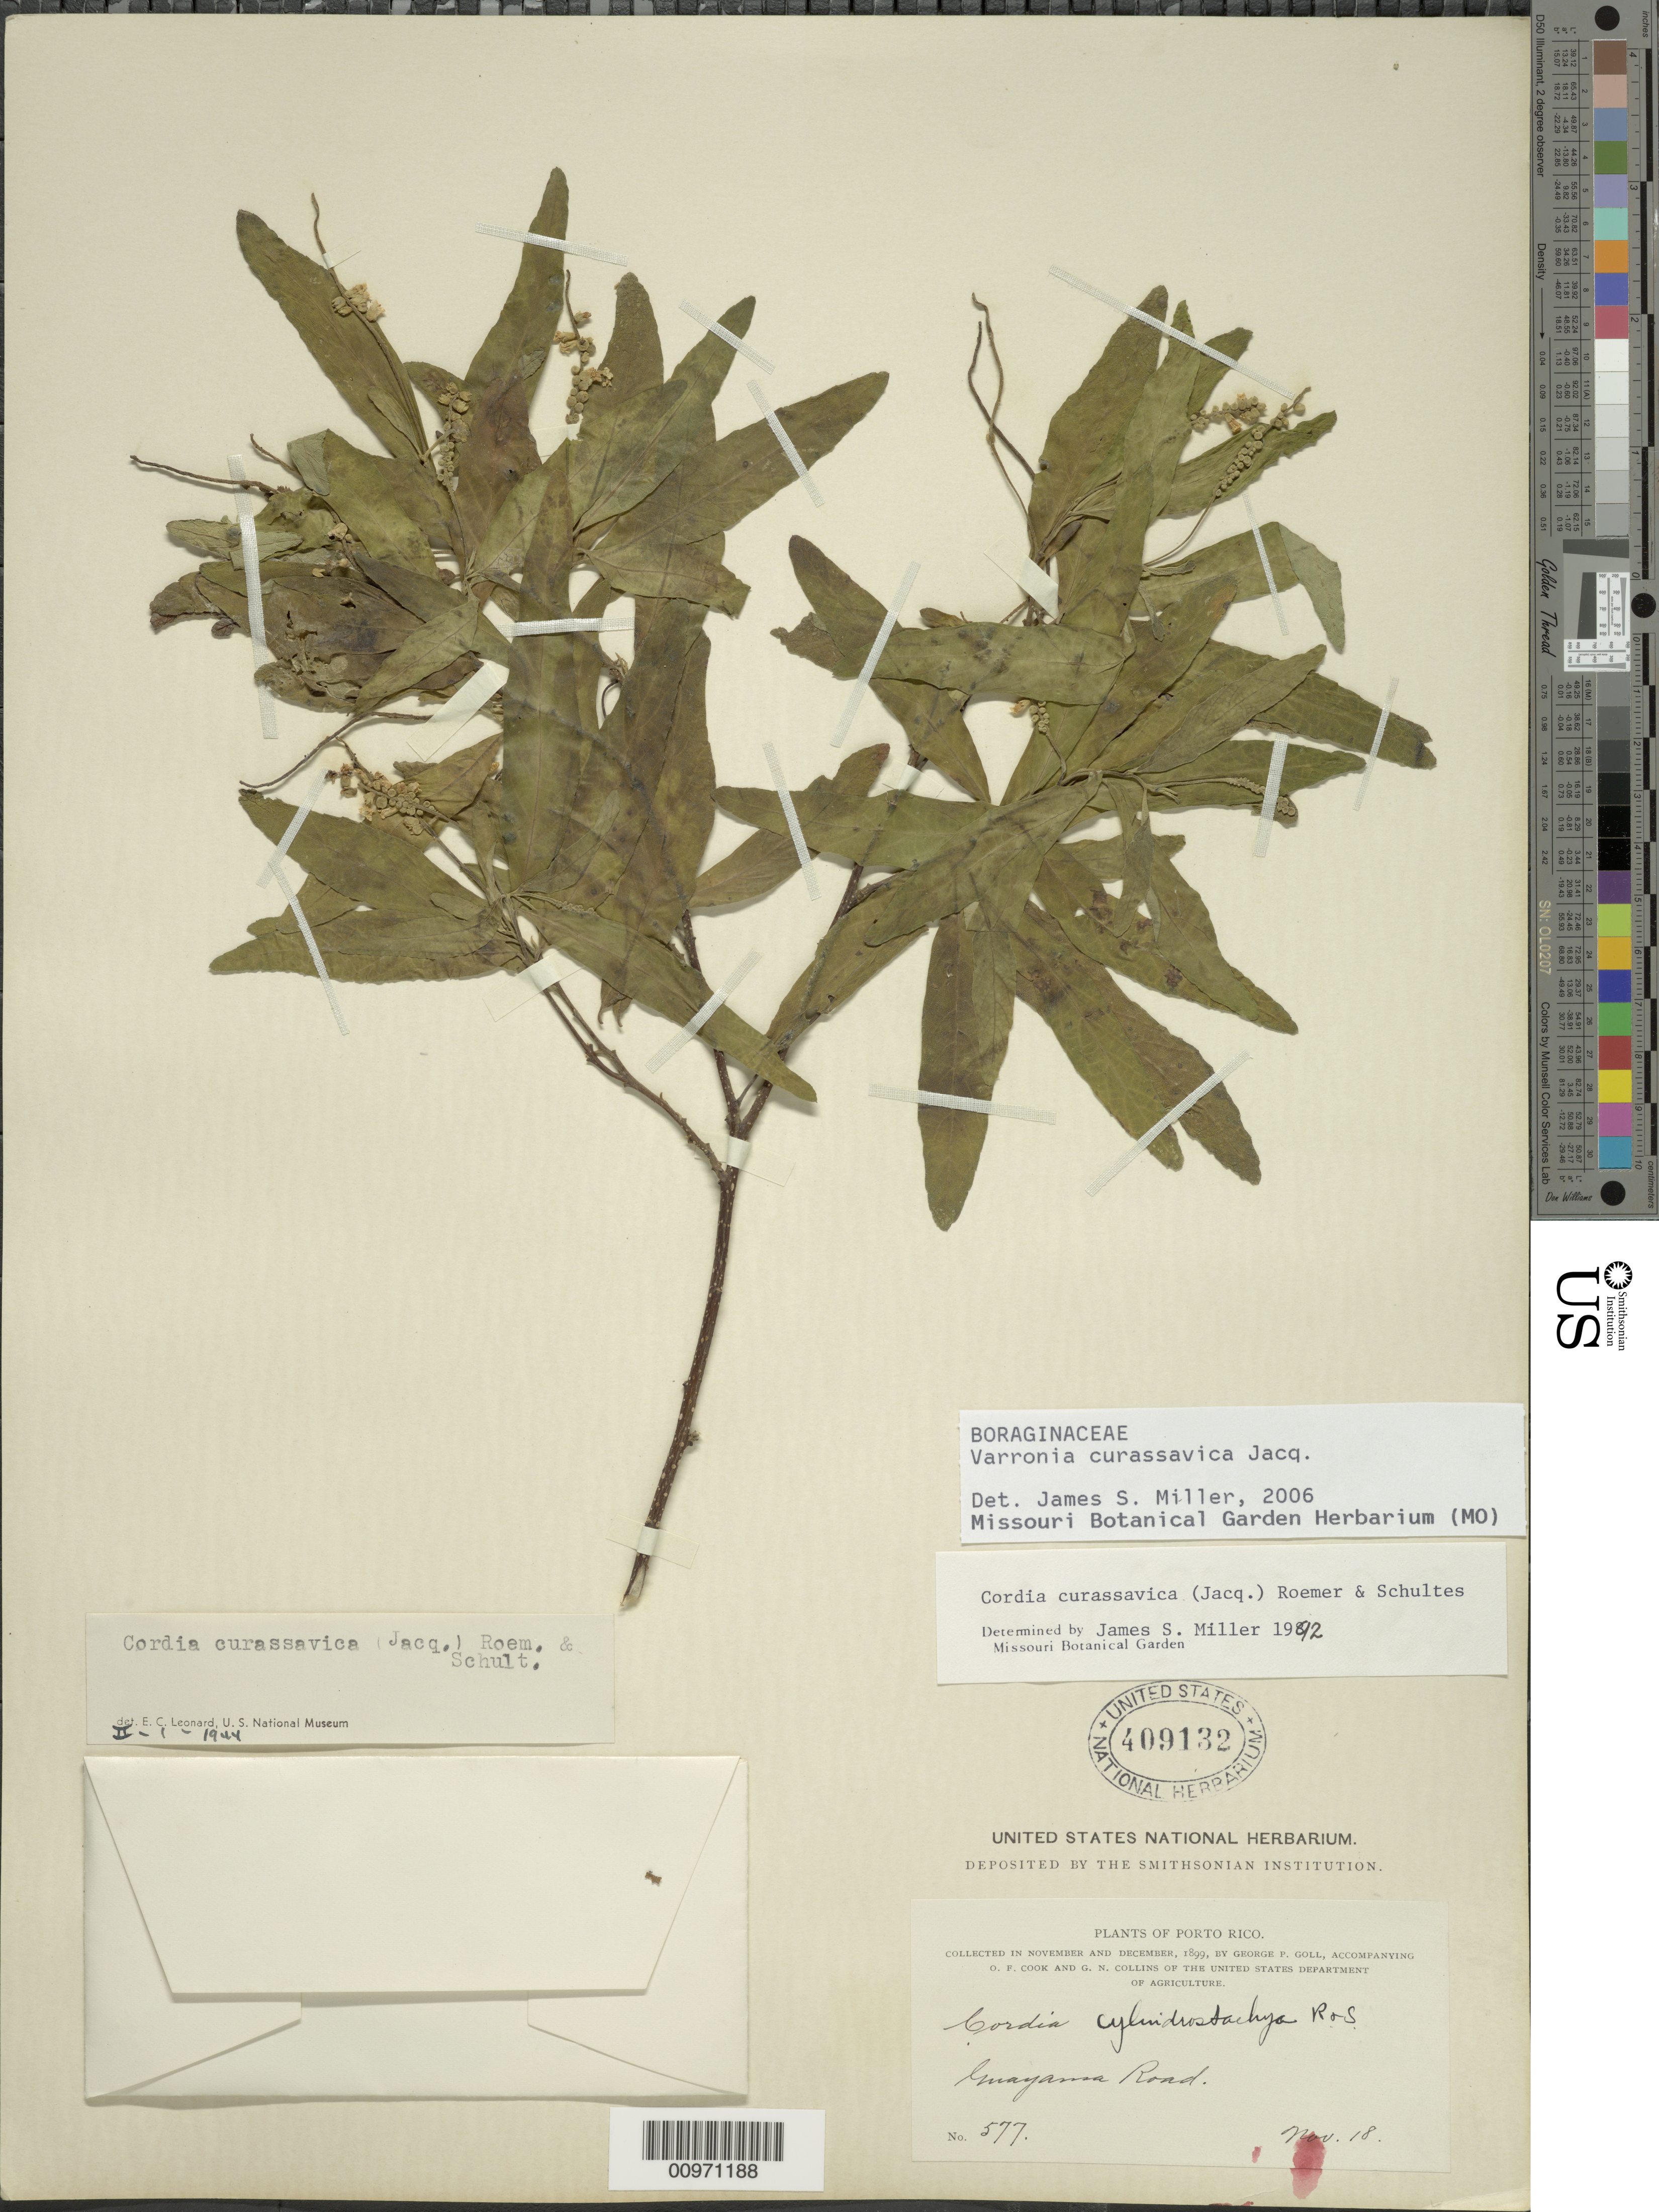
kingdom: Plantae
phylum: Tracheophyta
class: Magnoliopsida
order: Boraginales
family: Cordiaceae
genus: Varronia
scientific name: Varronia curassavica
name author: Jacq.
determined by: Miller, James S., (MO), Missouri Botanical Garden (UNITED STATES)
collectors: G. Goll, O. F. Cook & G. N. Collins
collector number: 577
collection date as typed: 18 Nov 1899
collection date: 1899-11-18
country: Puerto Rico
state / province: Guayama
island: Puerto Rico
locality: Guayama Road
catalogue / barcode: US 409132